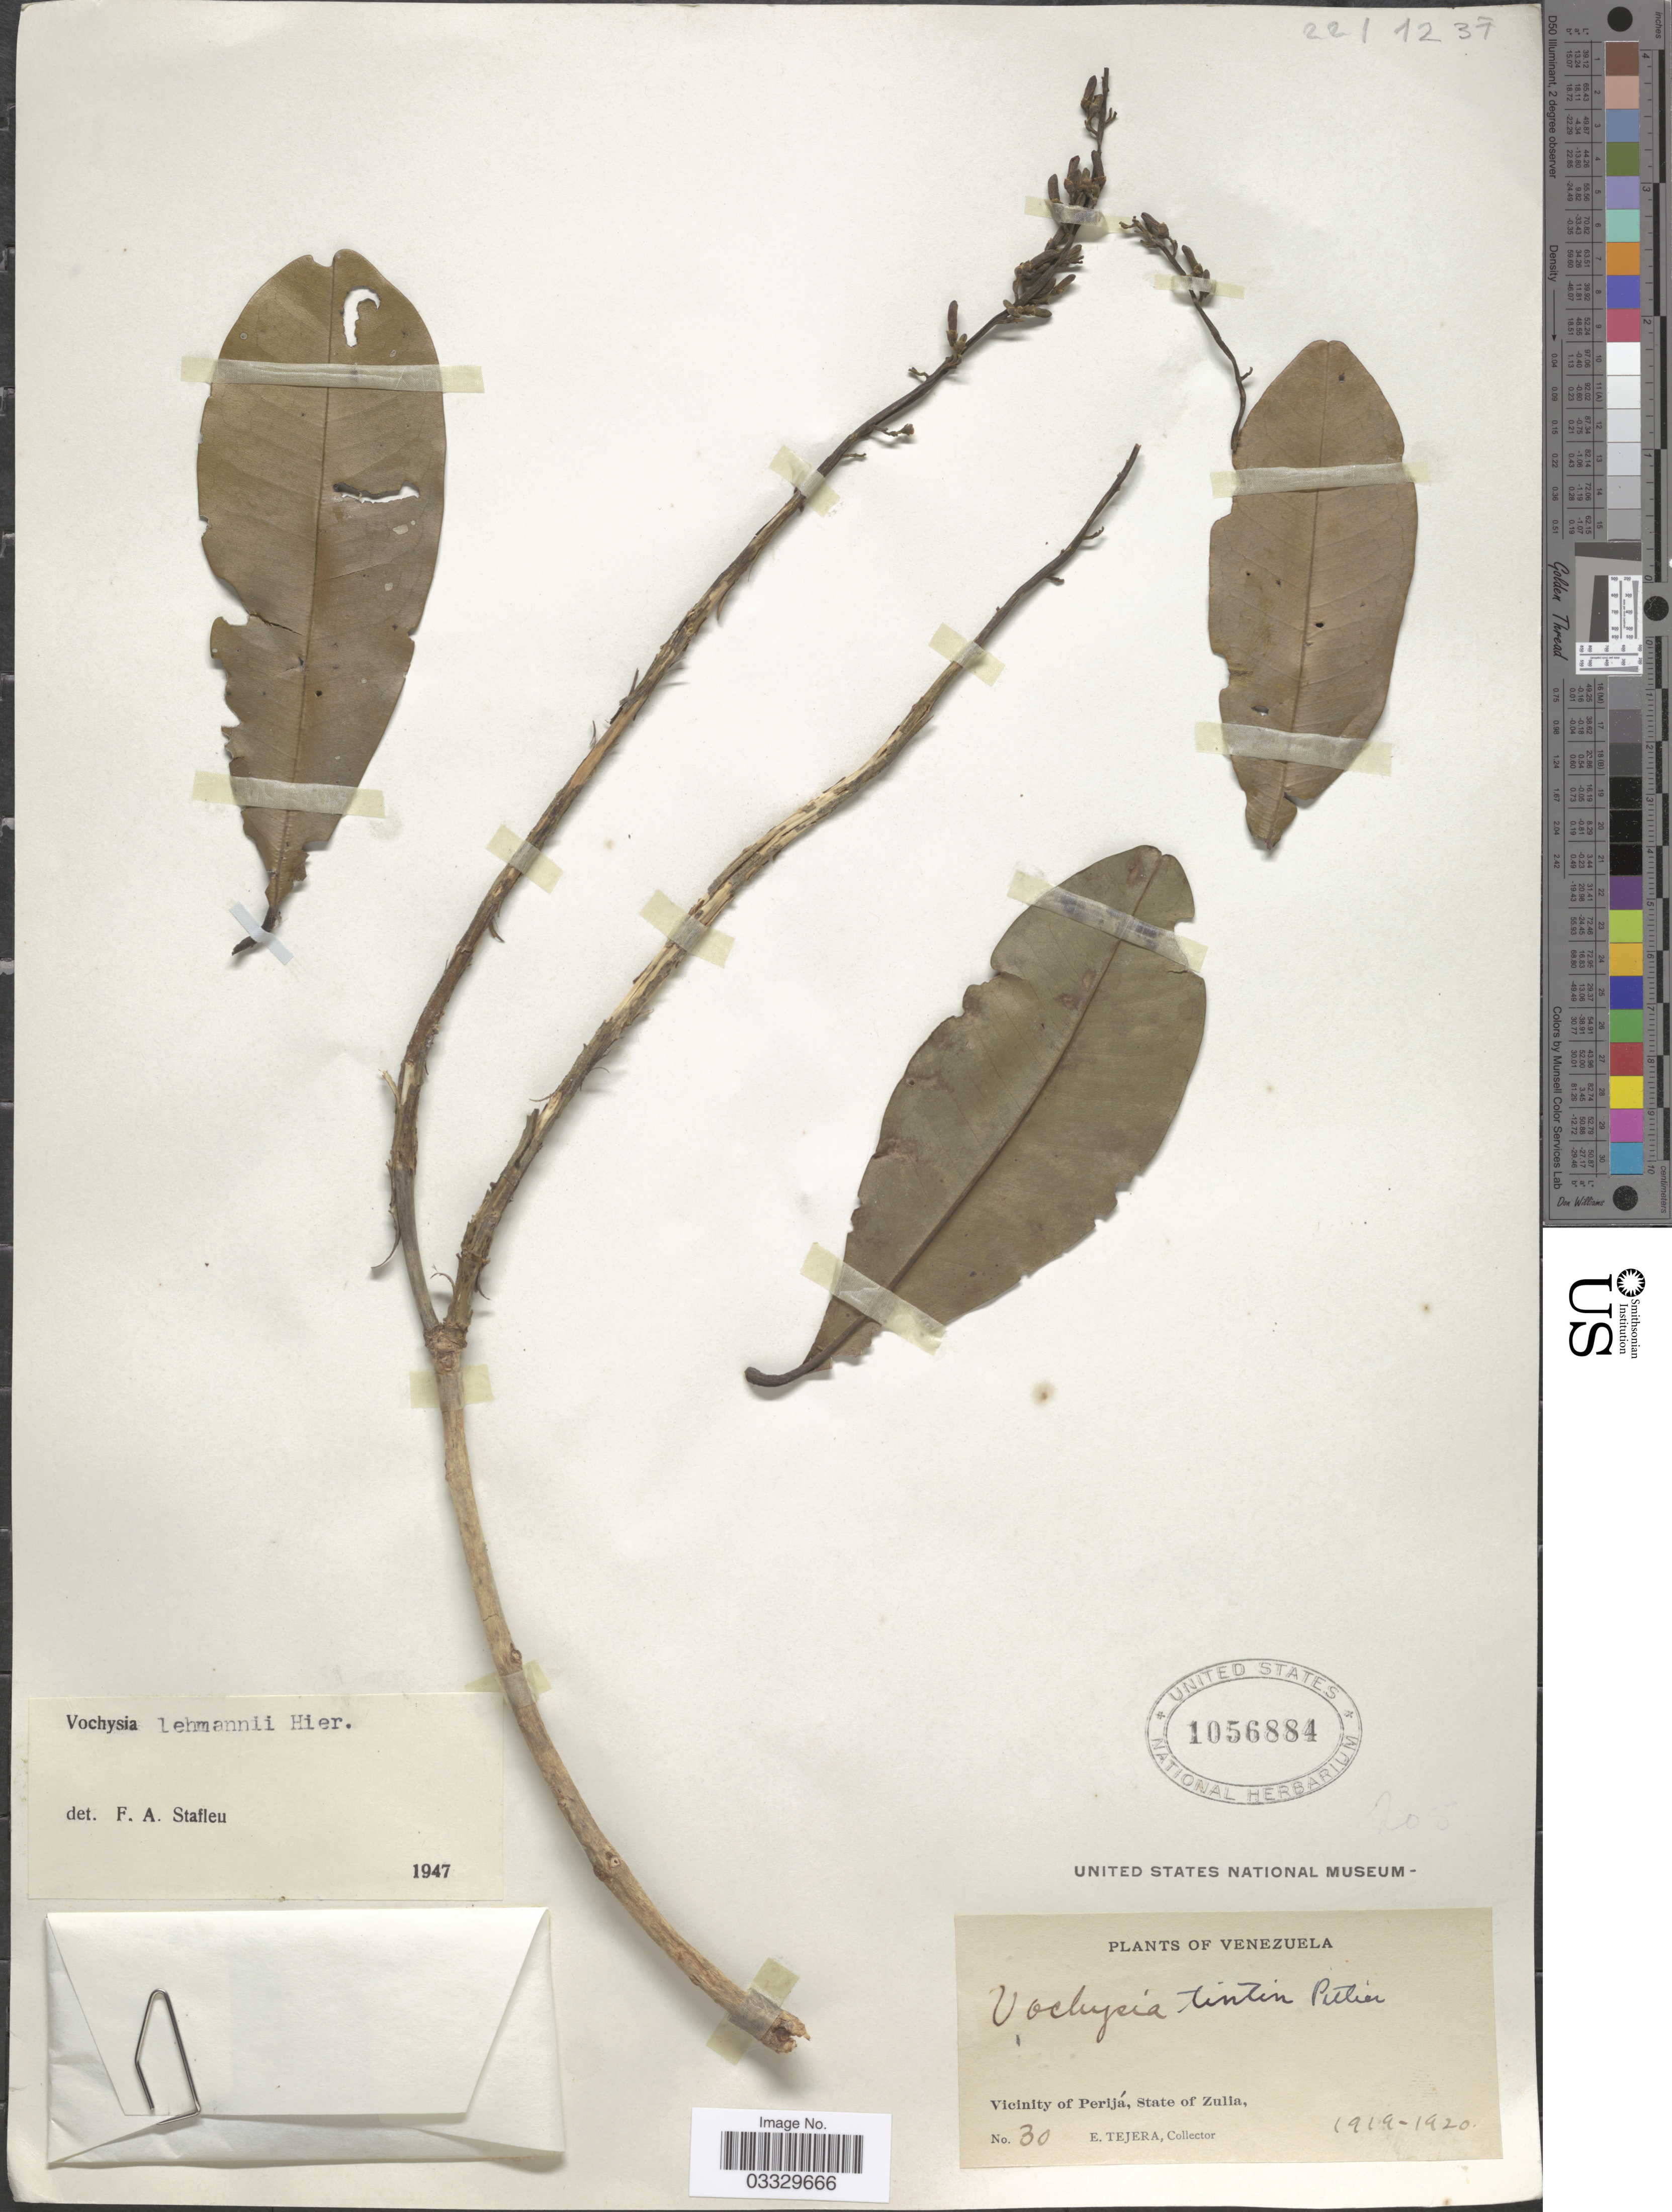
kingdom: Plantae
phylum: Tracheophyta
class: Magnoliopsida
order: Myrtales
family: Vochysiaceae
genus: Vochysia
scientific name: Vochysia lehmannii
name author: Hieron.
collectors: E. Tejera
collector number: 30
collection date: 1919/1920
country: Venezuela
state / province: Zulia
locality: Vicinity of Perijá.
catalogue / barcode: US 1056884